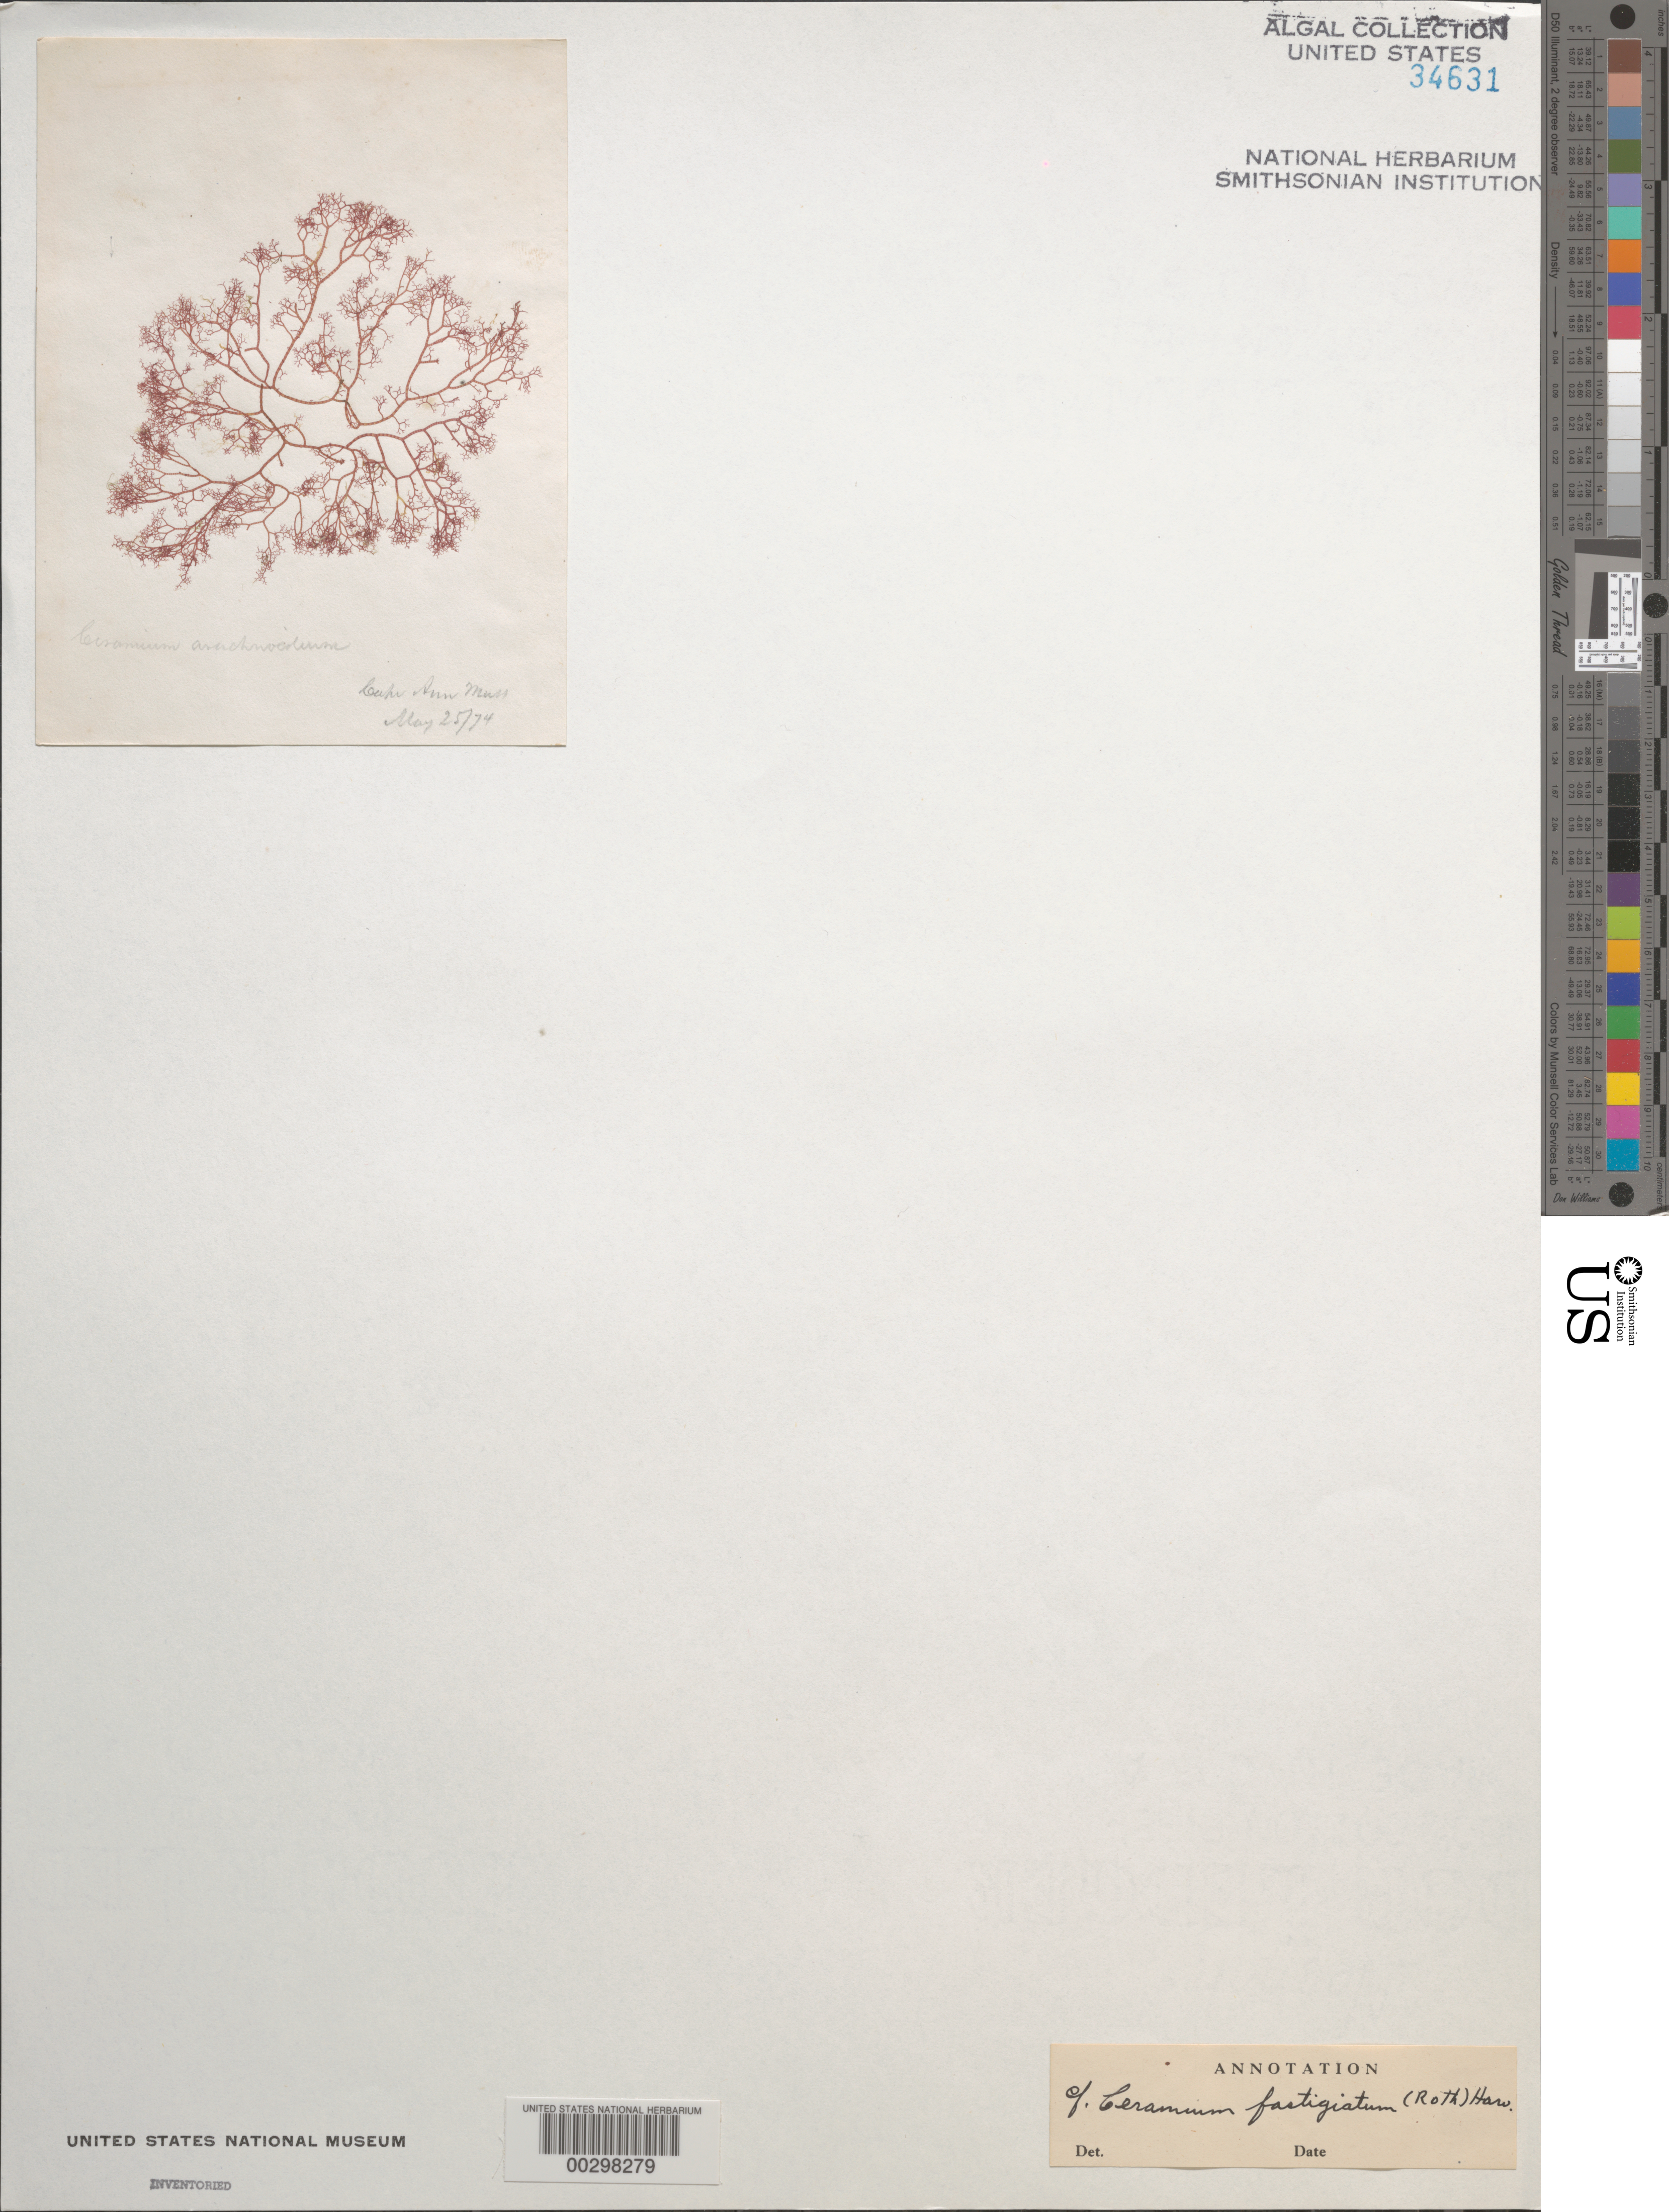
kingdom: Plantae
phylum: Rhodophyta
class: Florideophyceae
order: Ceramiales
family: Ceramiaceae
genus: Ceramium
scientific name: Ceramium fastigiatum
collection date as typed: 25 May 1874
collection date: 1874-05-25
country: United States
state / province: Massachusetts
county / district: Essex County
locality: Cape Ann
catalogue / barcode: US 34631